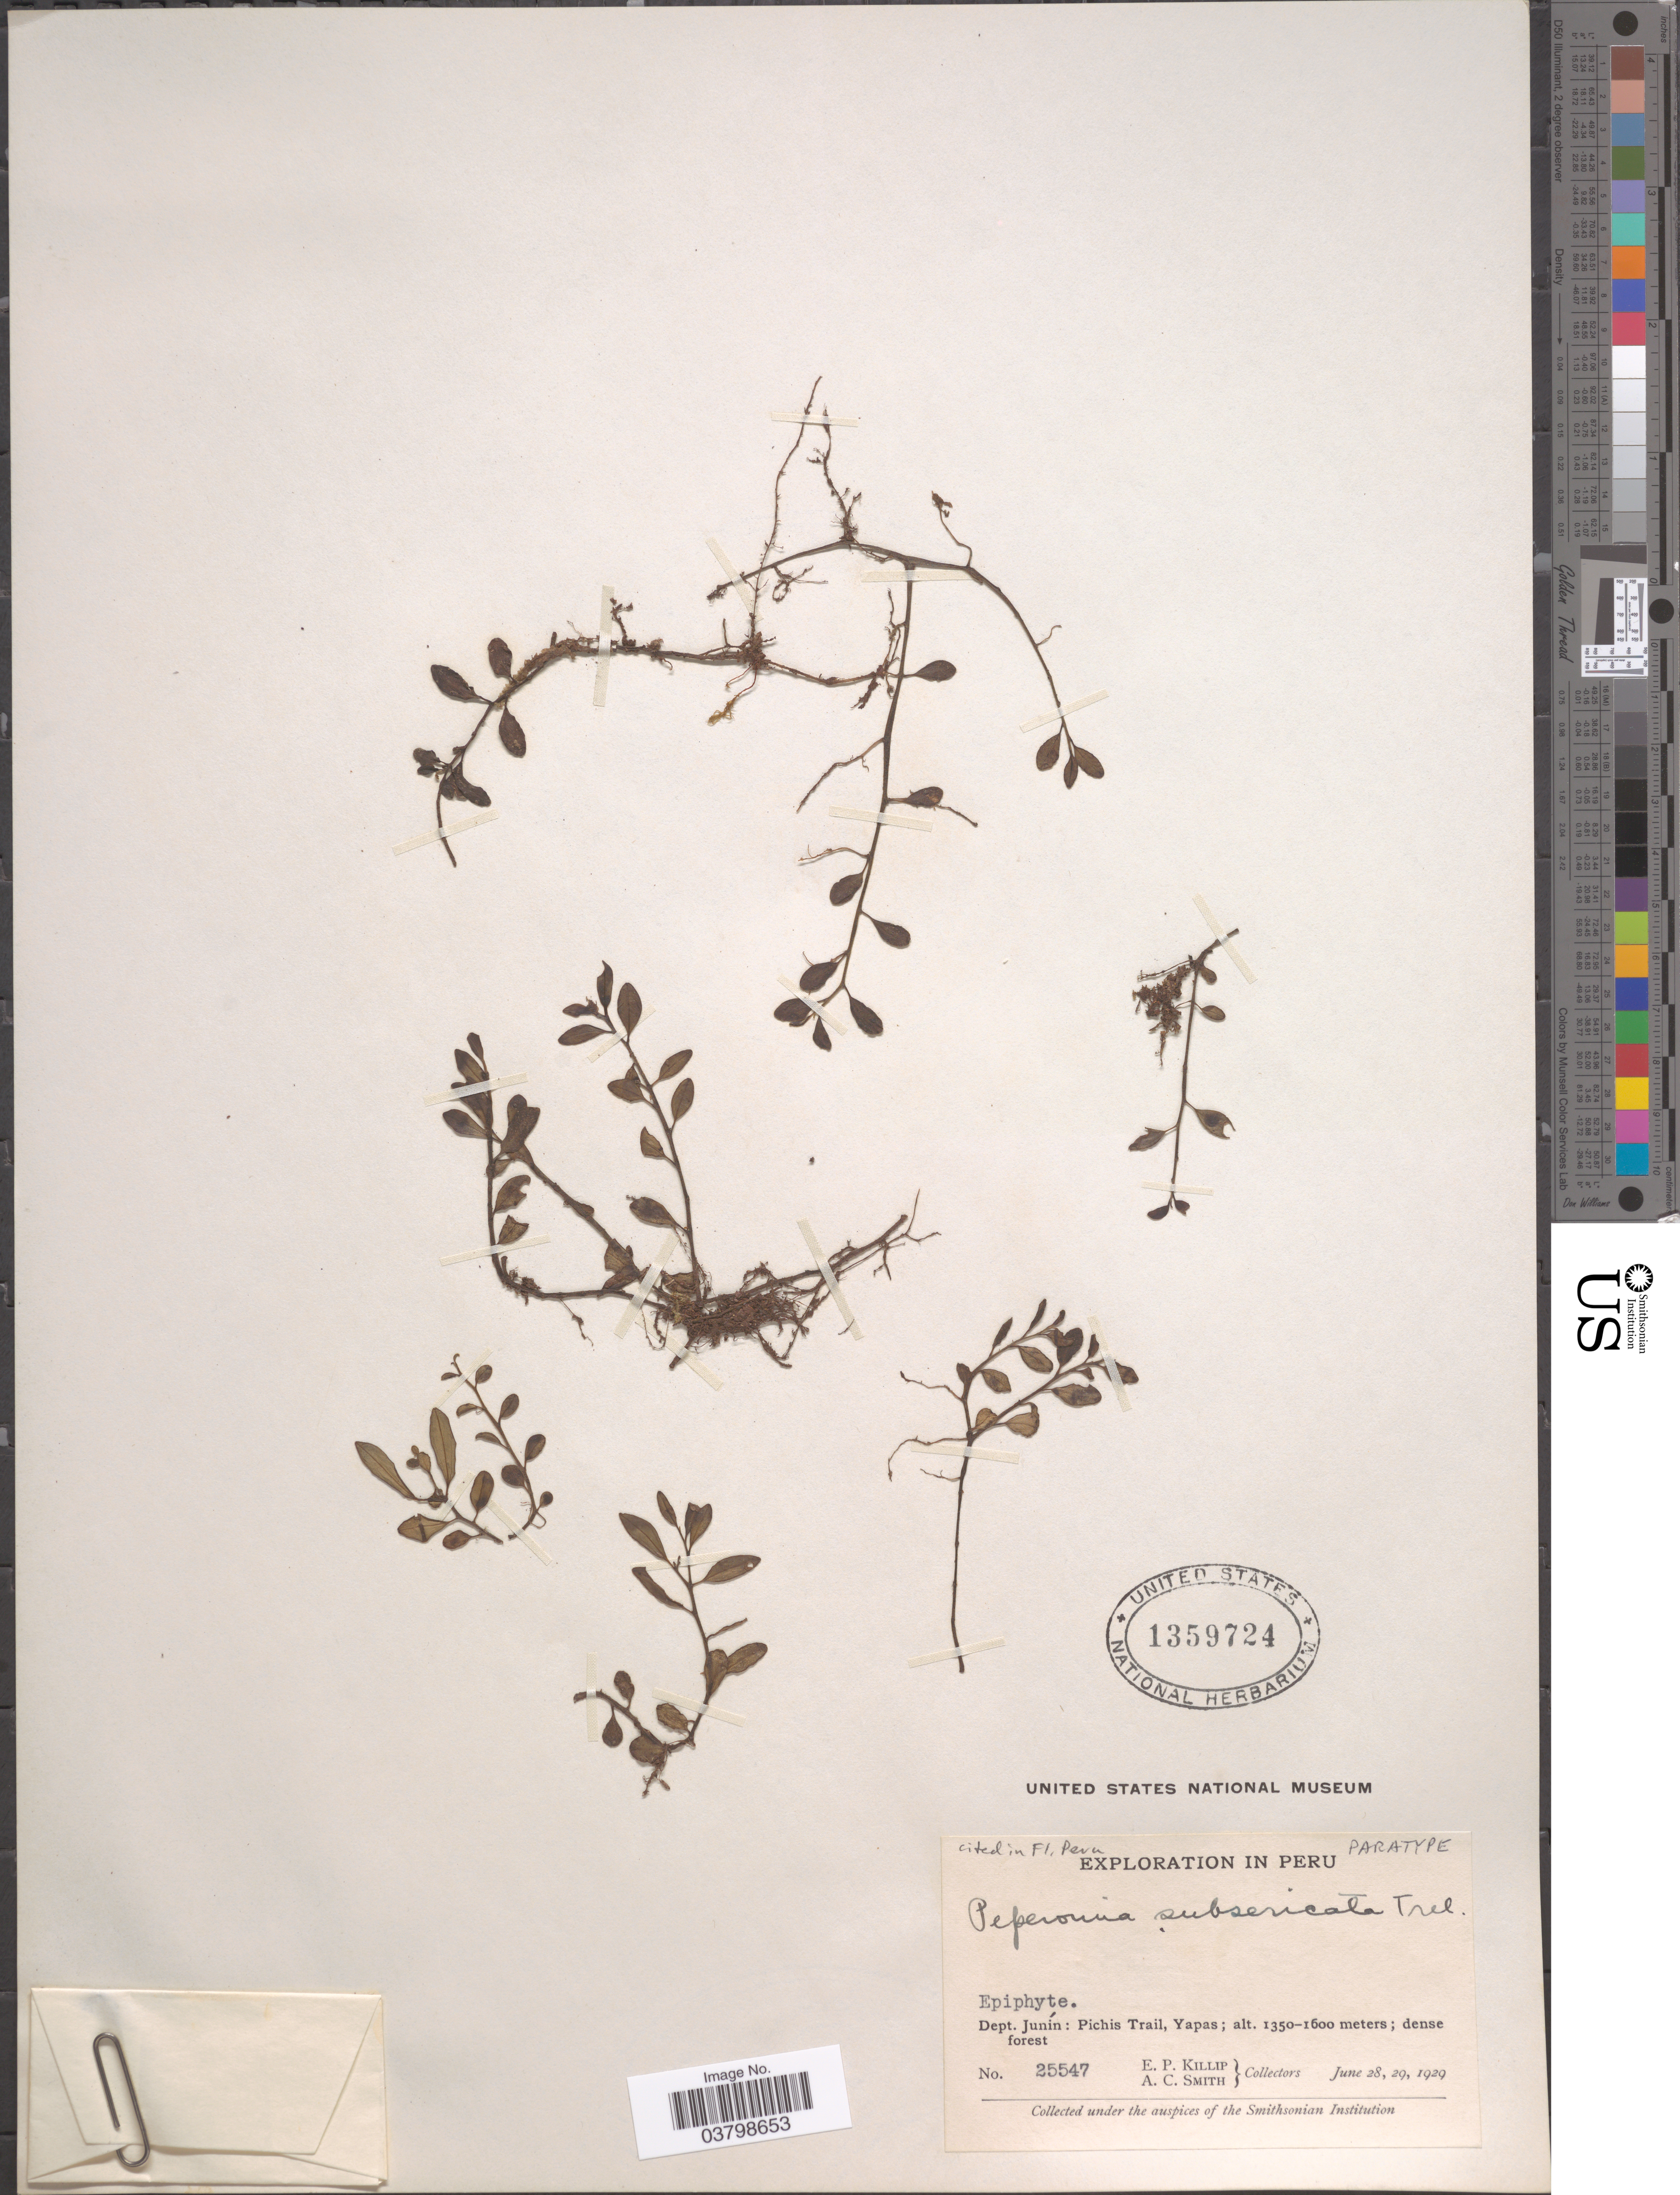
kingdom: Plantae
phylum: Tracheophyta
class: Magnoliopsida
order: Piperales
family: Piperaceae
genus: Peperomia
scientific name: Peperomia subsericata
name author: Trel.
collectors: E. P. Killip & A. C. Smith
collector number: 25547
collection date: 1929-06-28/1929-06-29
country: Peru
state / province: Junín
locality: Dept. Junín: Pichis Trail, Yapas.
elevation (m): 1350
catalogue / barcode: US 1359724